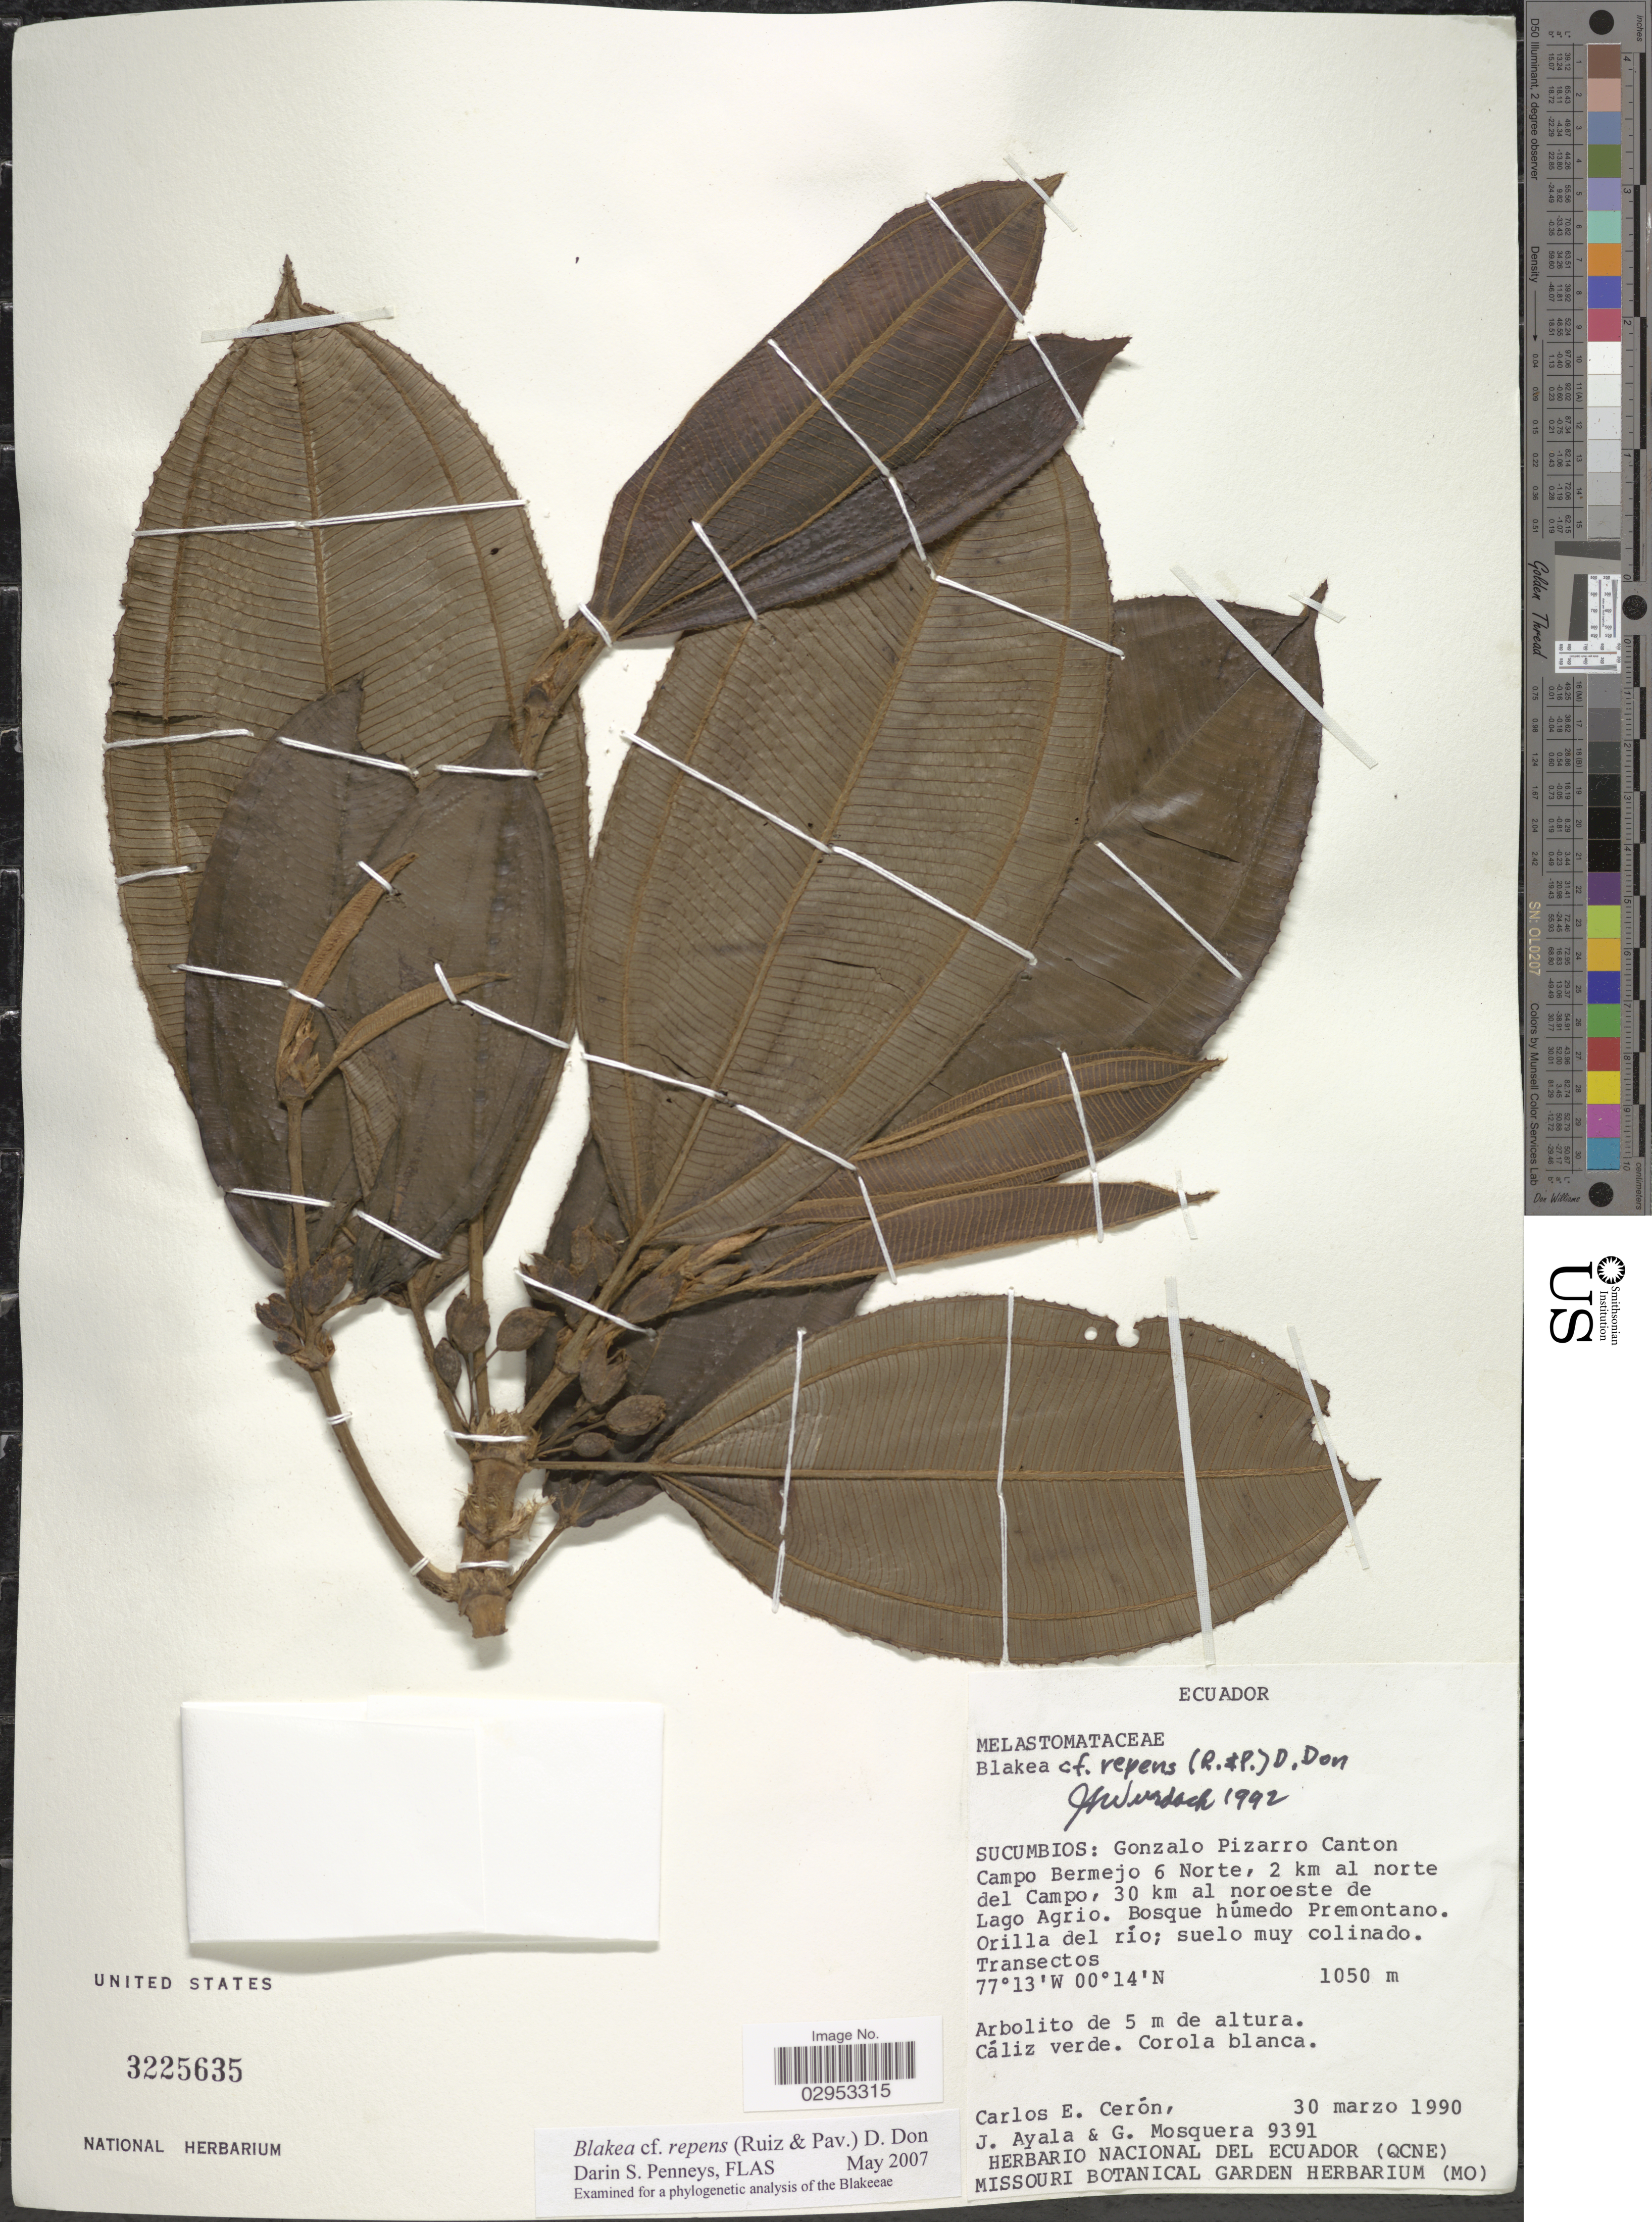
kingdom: Plantae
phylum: Tracheophyta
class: Magnoliopsida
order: Myrtales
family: Melastomataceae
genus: Blakea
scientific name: Blakea repens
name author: (Ruiz & Pav.) D. Don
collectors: C. E. Cerón M., J. Ayala & G. Mosquera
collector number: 9391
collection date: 1990-03-30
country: Ecuador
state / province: Sucumbíos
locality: Gonzalo Pizarro Canton Campo Bermejo 6 Norte, 2 km al norte del Campo, 30 km al noroeste de Lago Agrio. Orilla del río.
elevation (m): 1050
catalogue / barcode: US 3225635